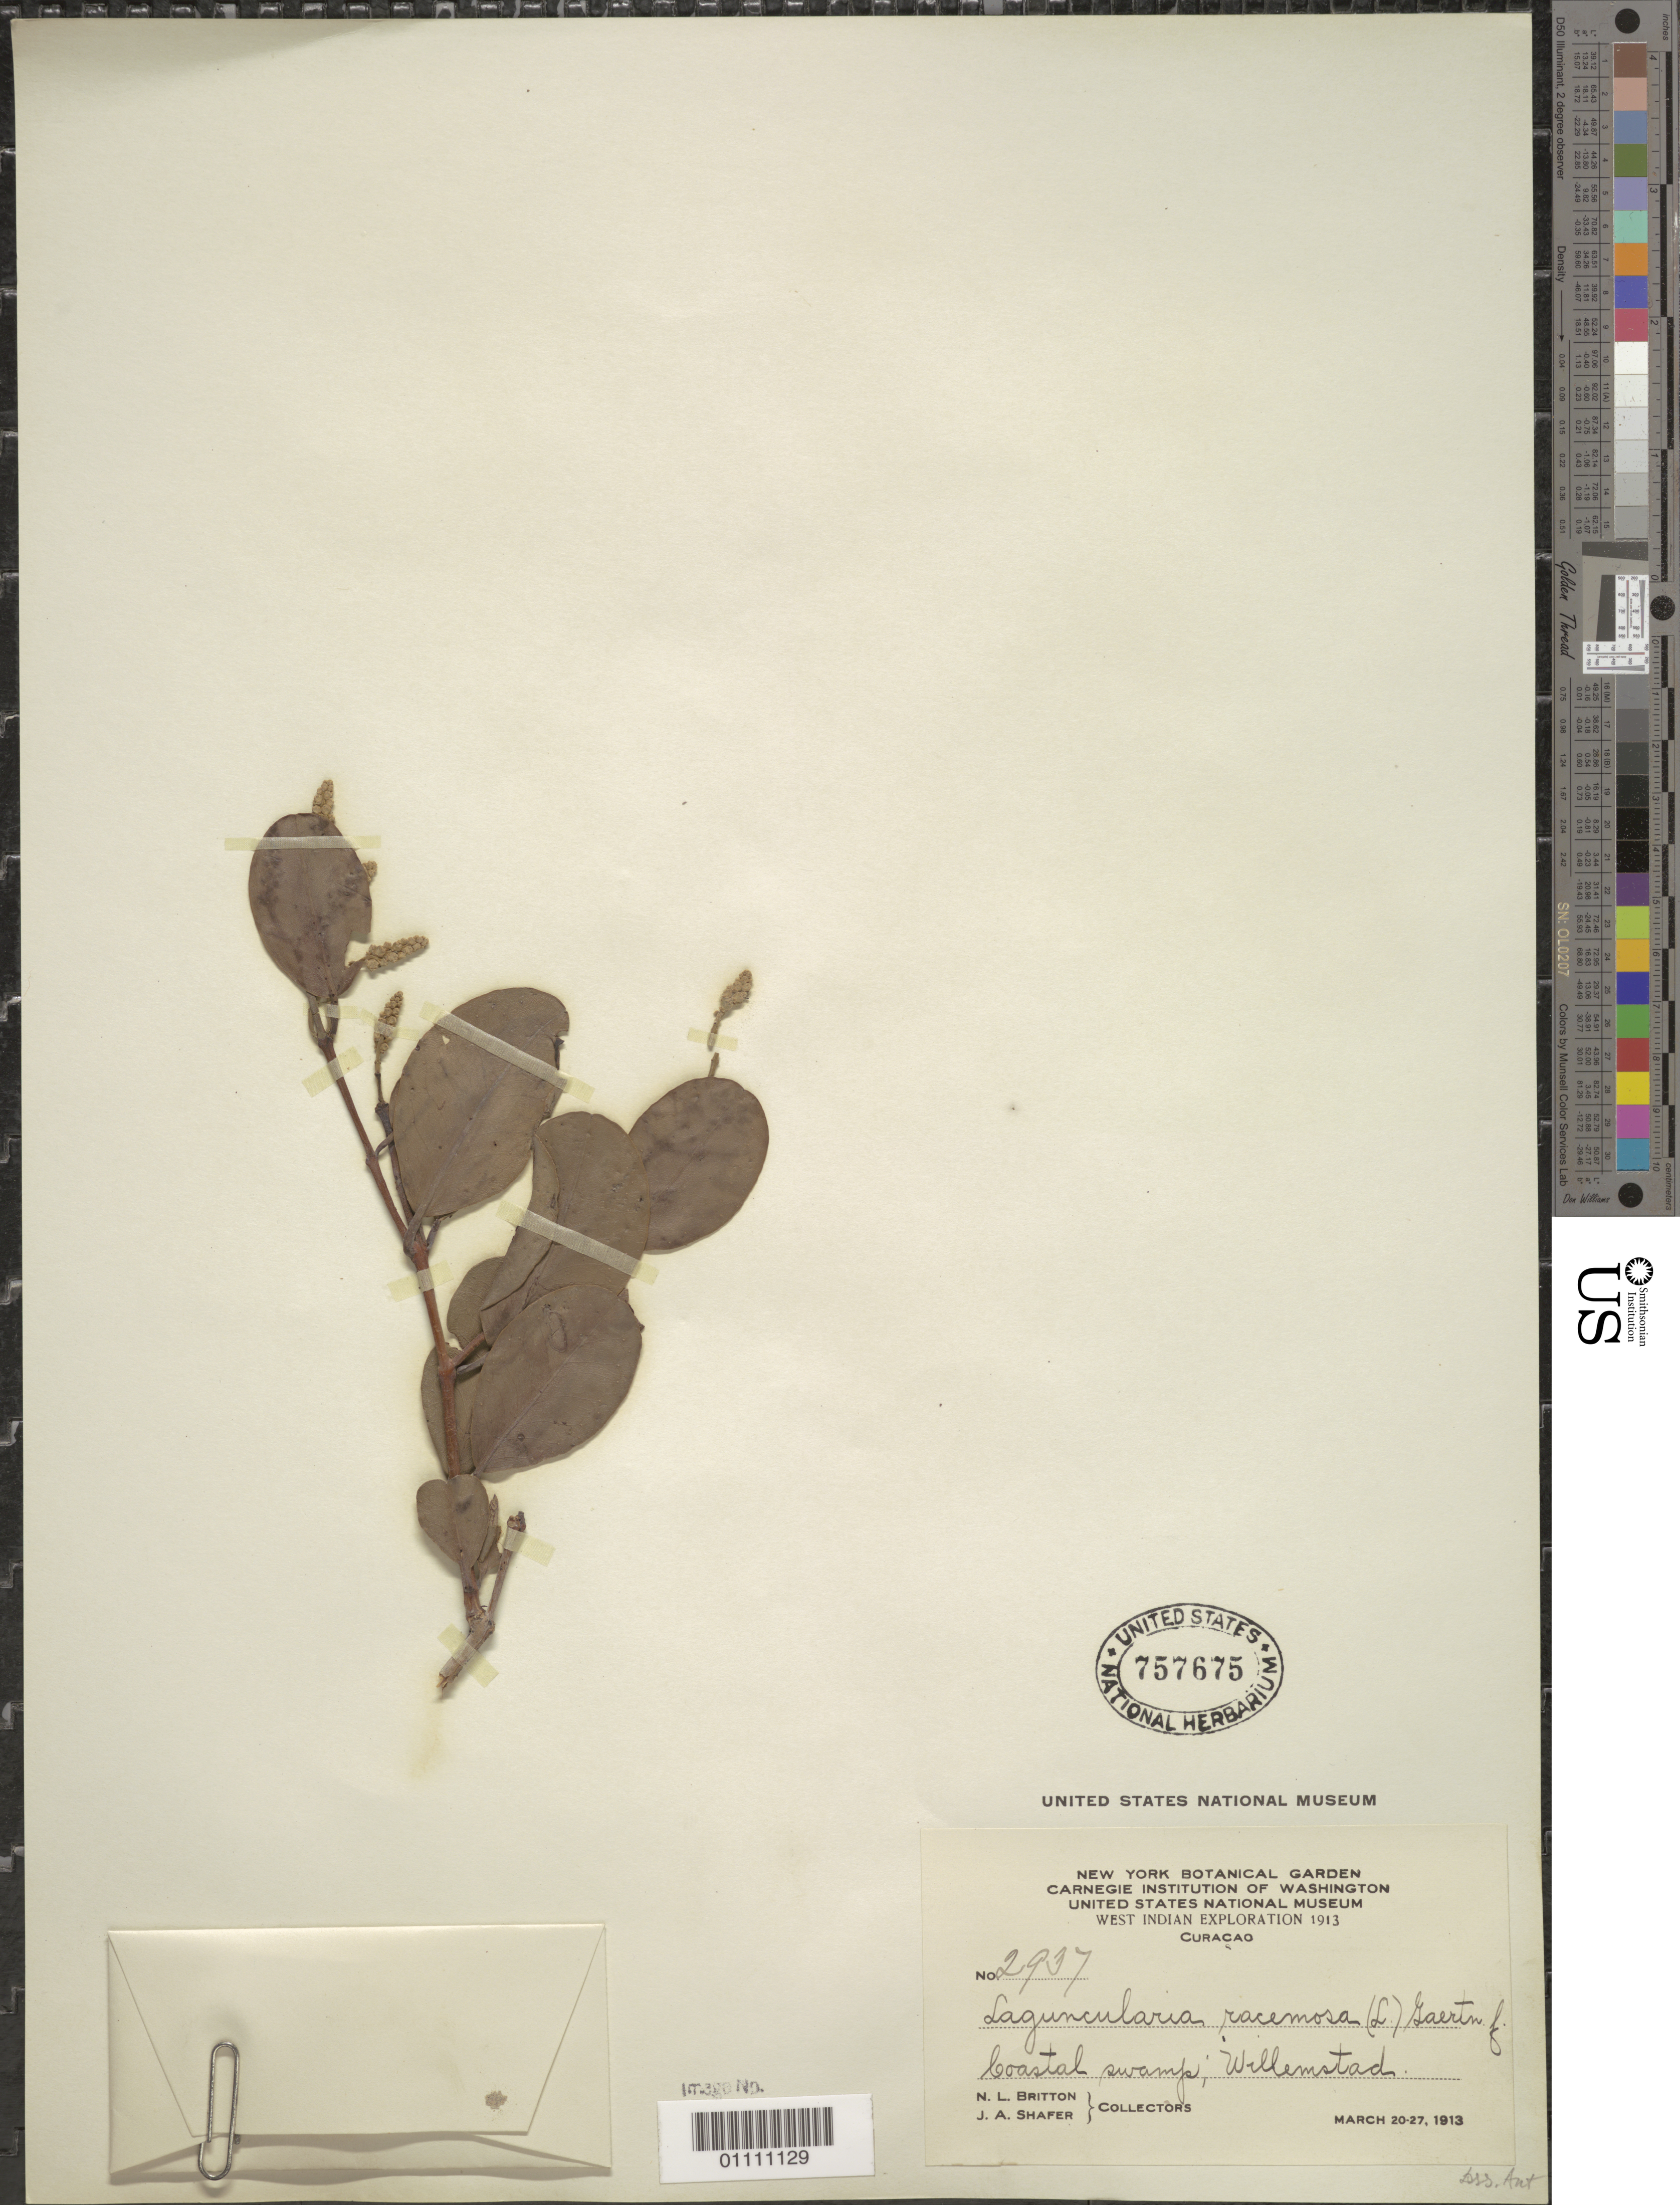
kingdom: Plantae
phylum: Tracheophyta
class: Magnoliopsida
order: Myrtales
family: Combretaceae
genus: Laguncularia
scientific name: Laguncularia racemosa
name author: (L.) C.F. Gaertn.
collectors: N. Britton & J. A. Shafer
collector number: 2937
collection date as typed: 20 Mar 1913 to 27 Mar 1913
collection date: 1913-03-20/1913-03-27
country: Curaçao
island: Curaçao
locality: Coastal swamp; Willemstad.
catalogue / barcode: US 757675